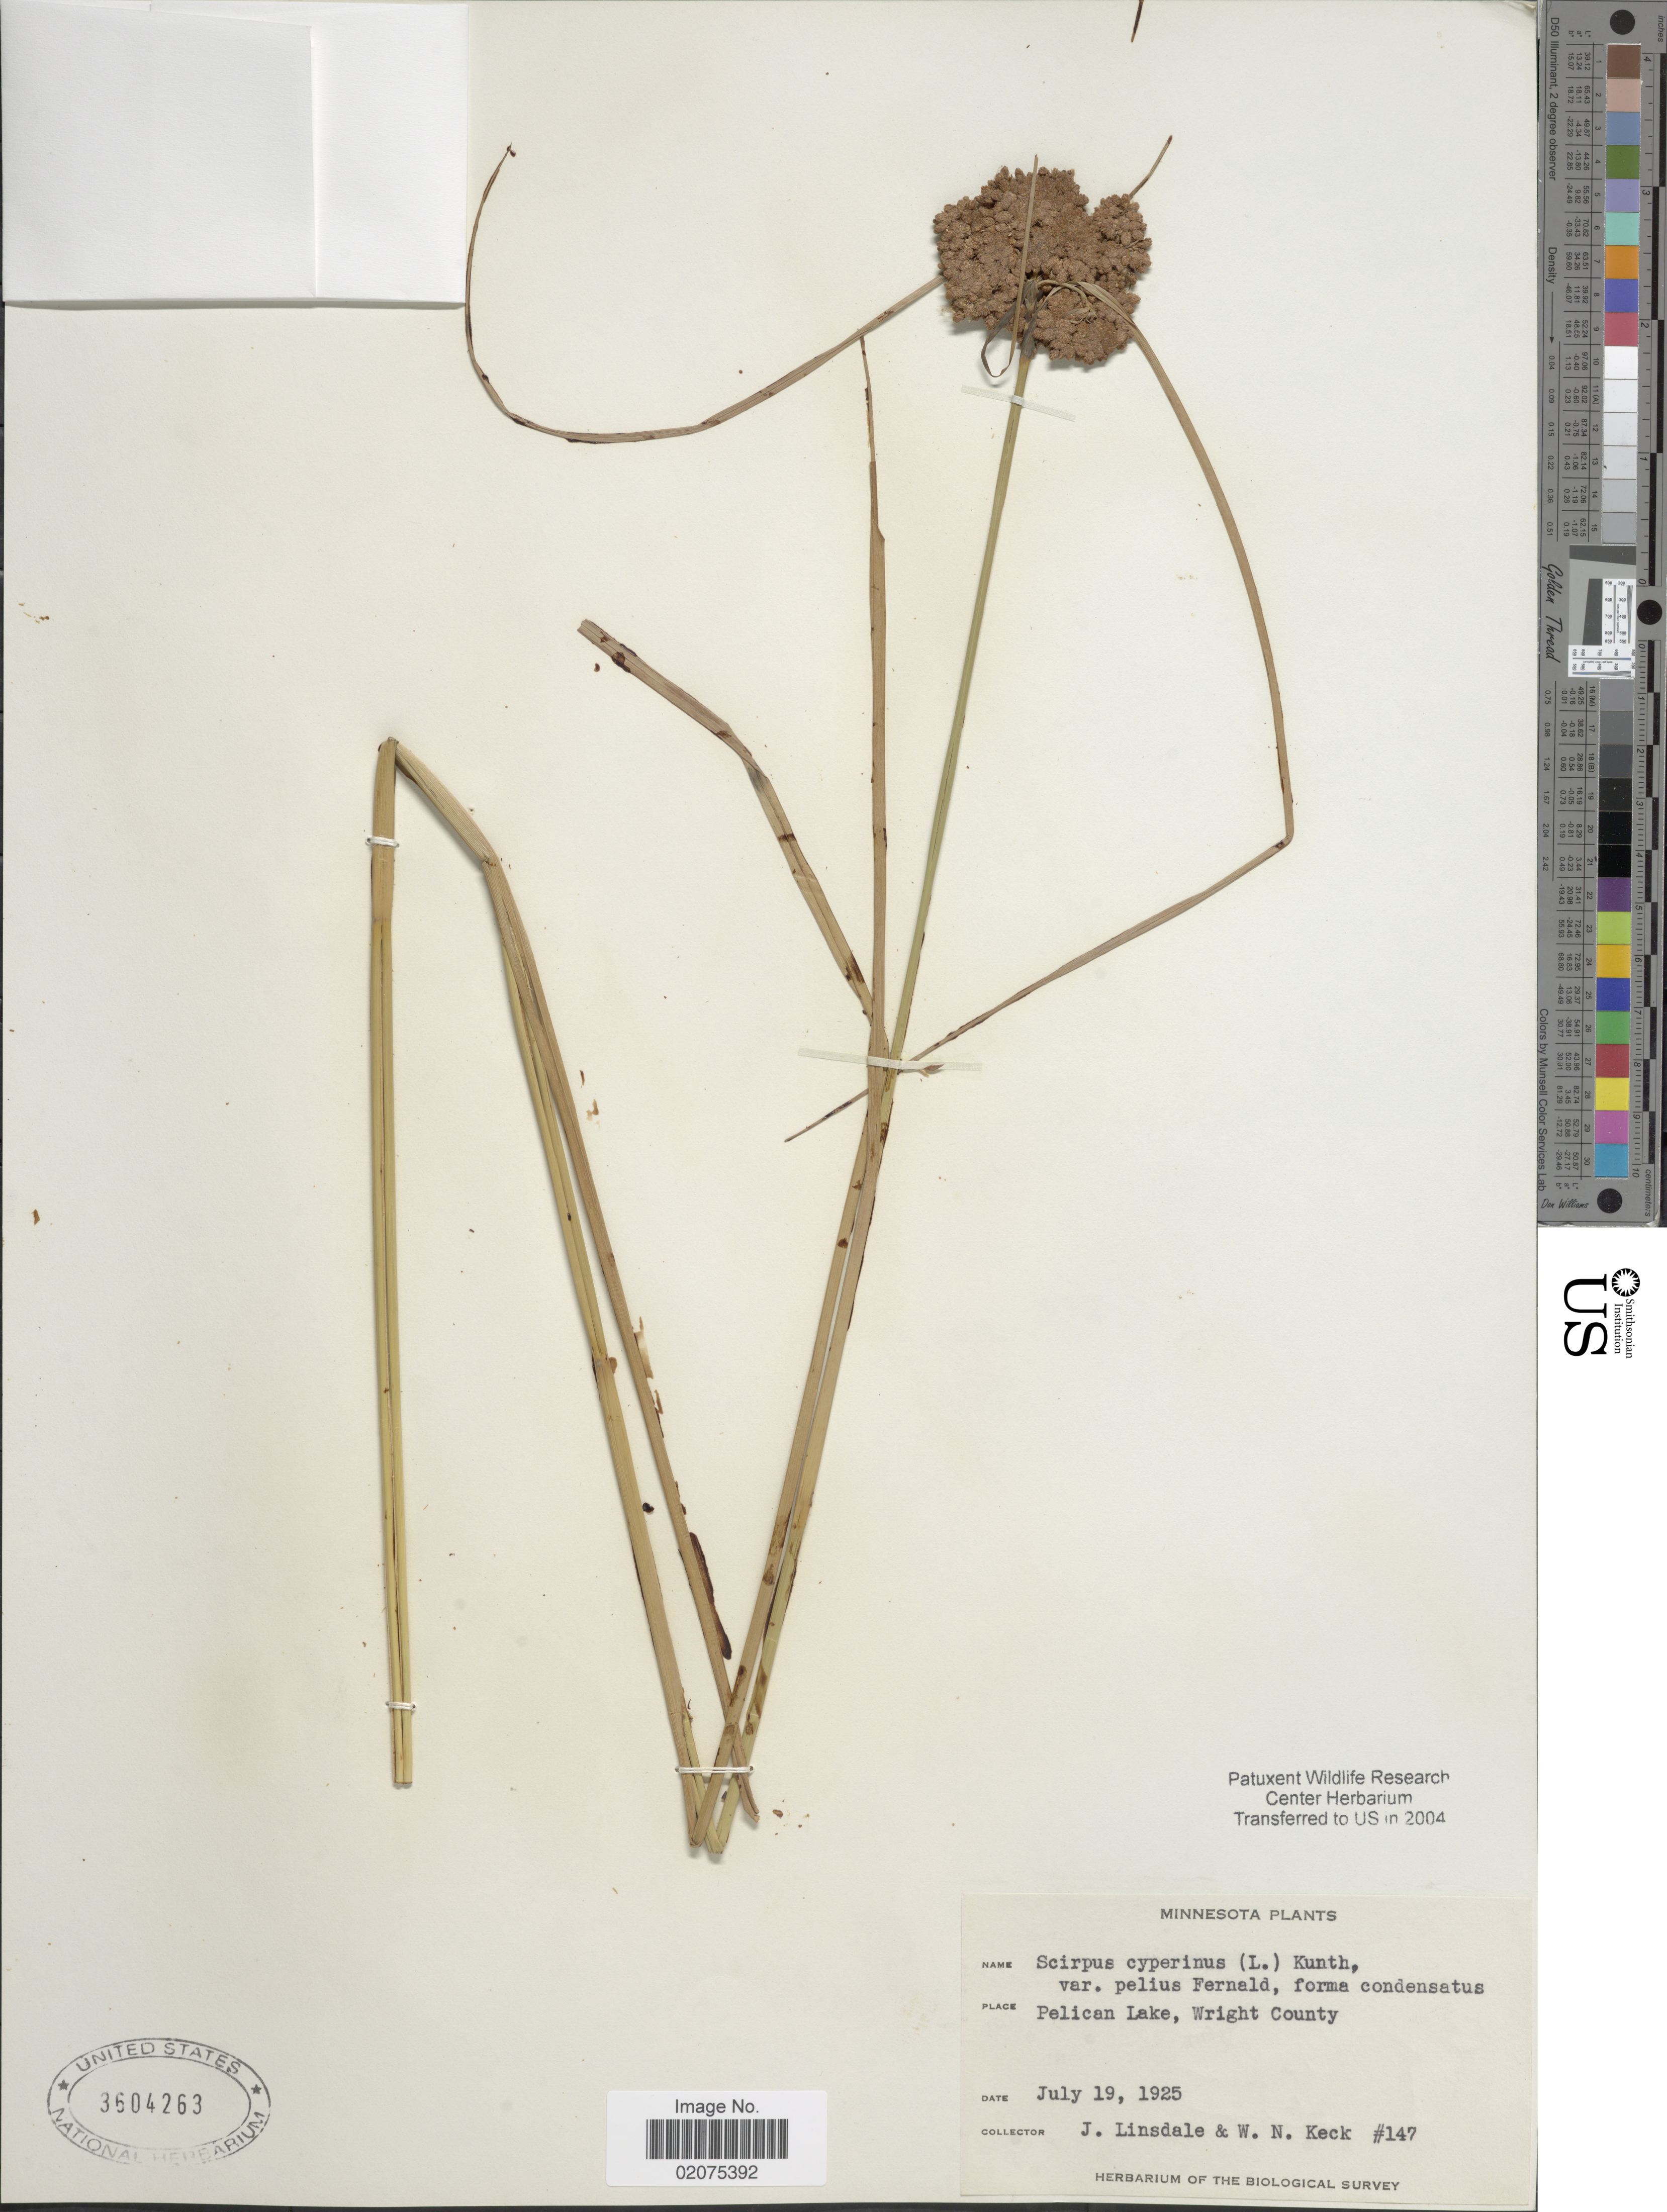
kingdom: Plantae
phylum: Tracheophyta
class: Liliopsida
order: Poales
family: Cyperaceae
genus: Scirpus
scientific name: Scirpus cyperinus var. pelius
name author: Fernald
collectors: J. Linsdale & W. Keck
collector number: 147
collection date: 1925-07-19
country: United States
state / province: Minnesota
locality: Pelican Lake, Wright County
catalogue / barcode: US 3604263